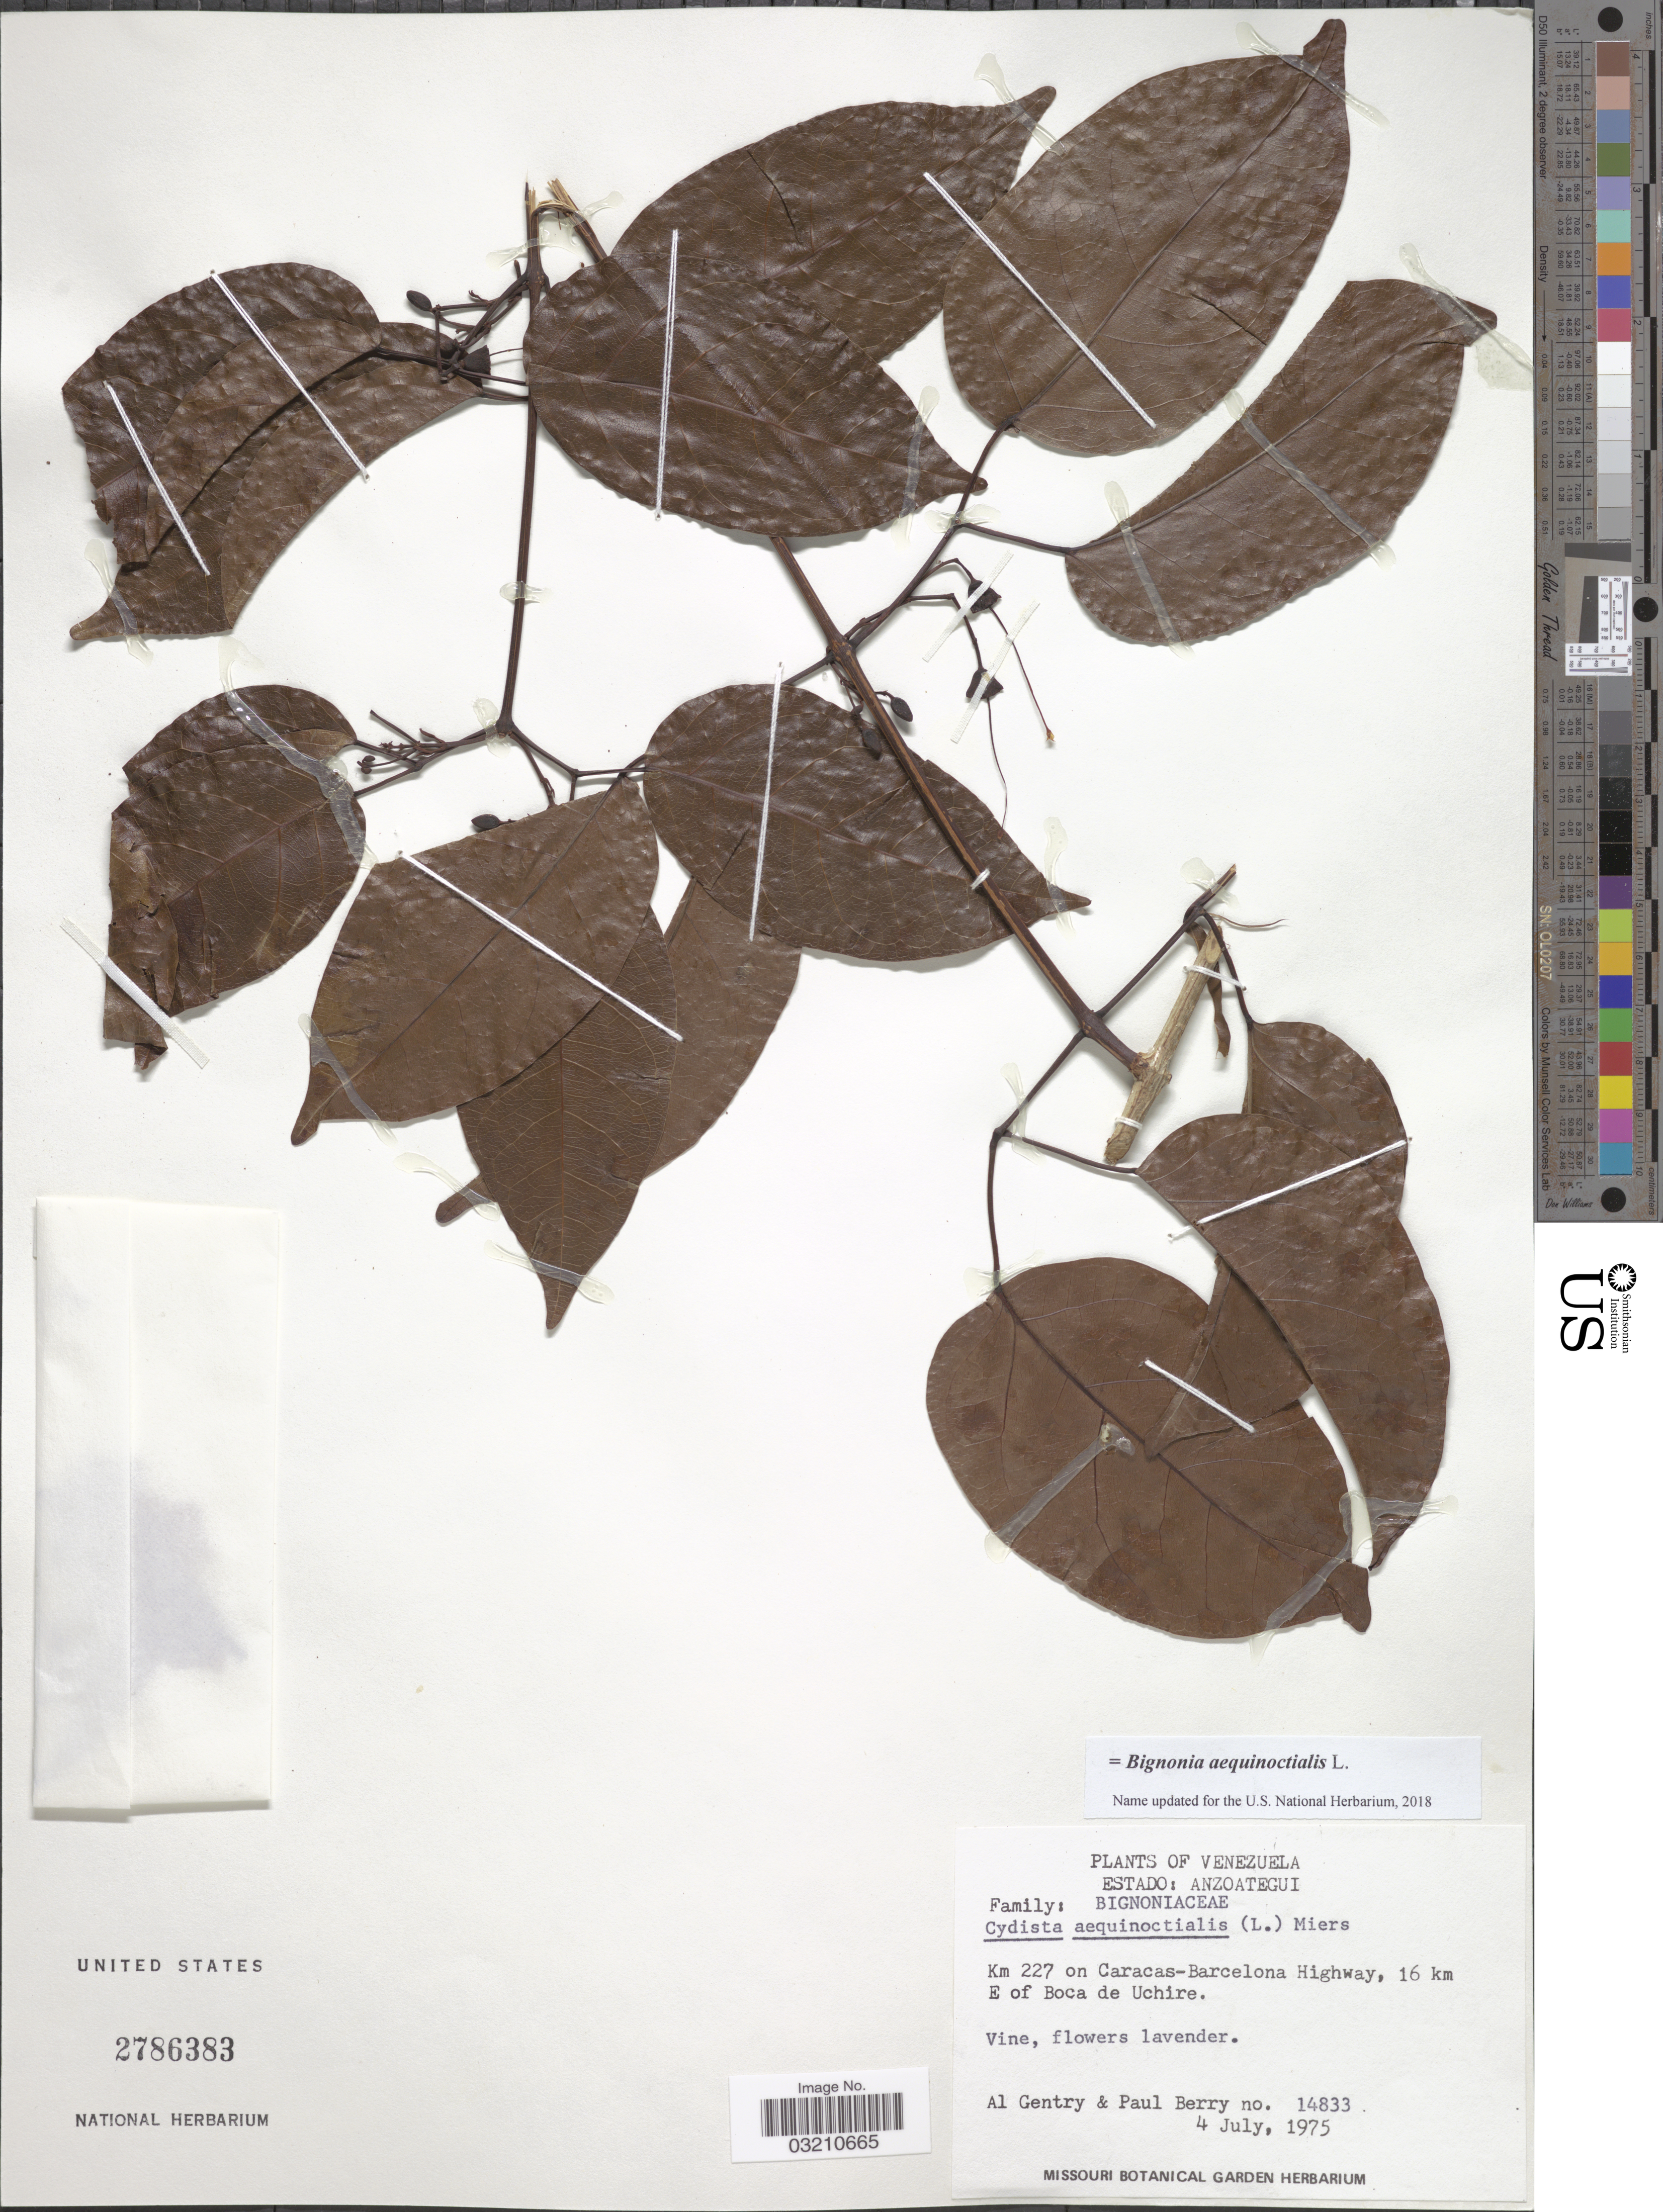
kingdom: Plantae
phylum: Tracheophyta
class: Magnoliopsida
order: Lamiales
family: Bignoniaceae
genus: Bignonia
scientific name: Bignonia aequinoctialis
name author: L.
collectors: A. H. Gentry & P. E. Berry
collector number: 14833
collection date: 1975-07-04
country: Venezuela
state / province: Anzoategui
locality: Km 227 on Caracas-Barcelona Highway, 16 km E of Boca de Uchire.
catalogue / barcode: US 2786383